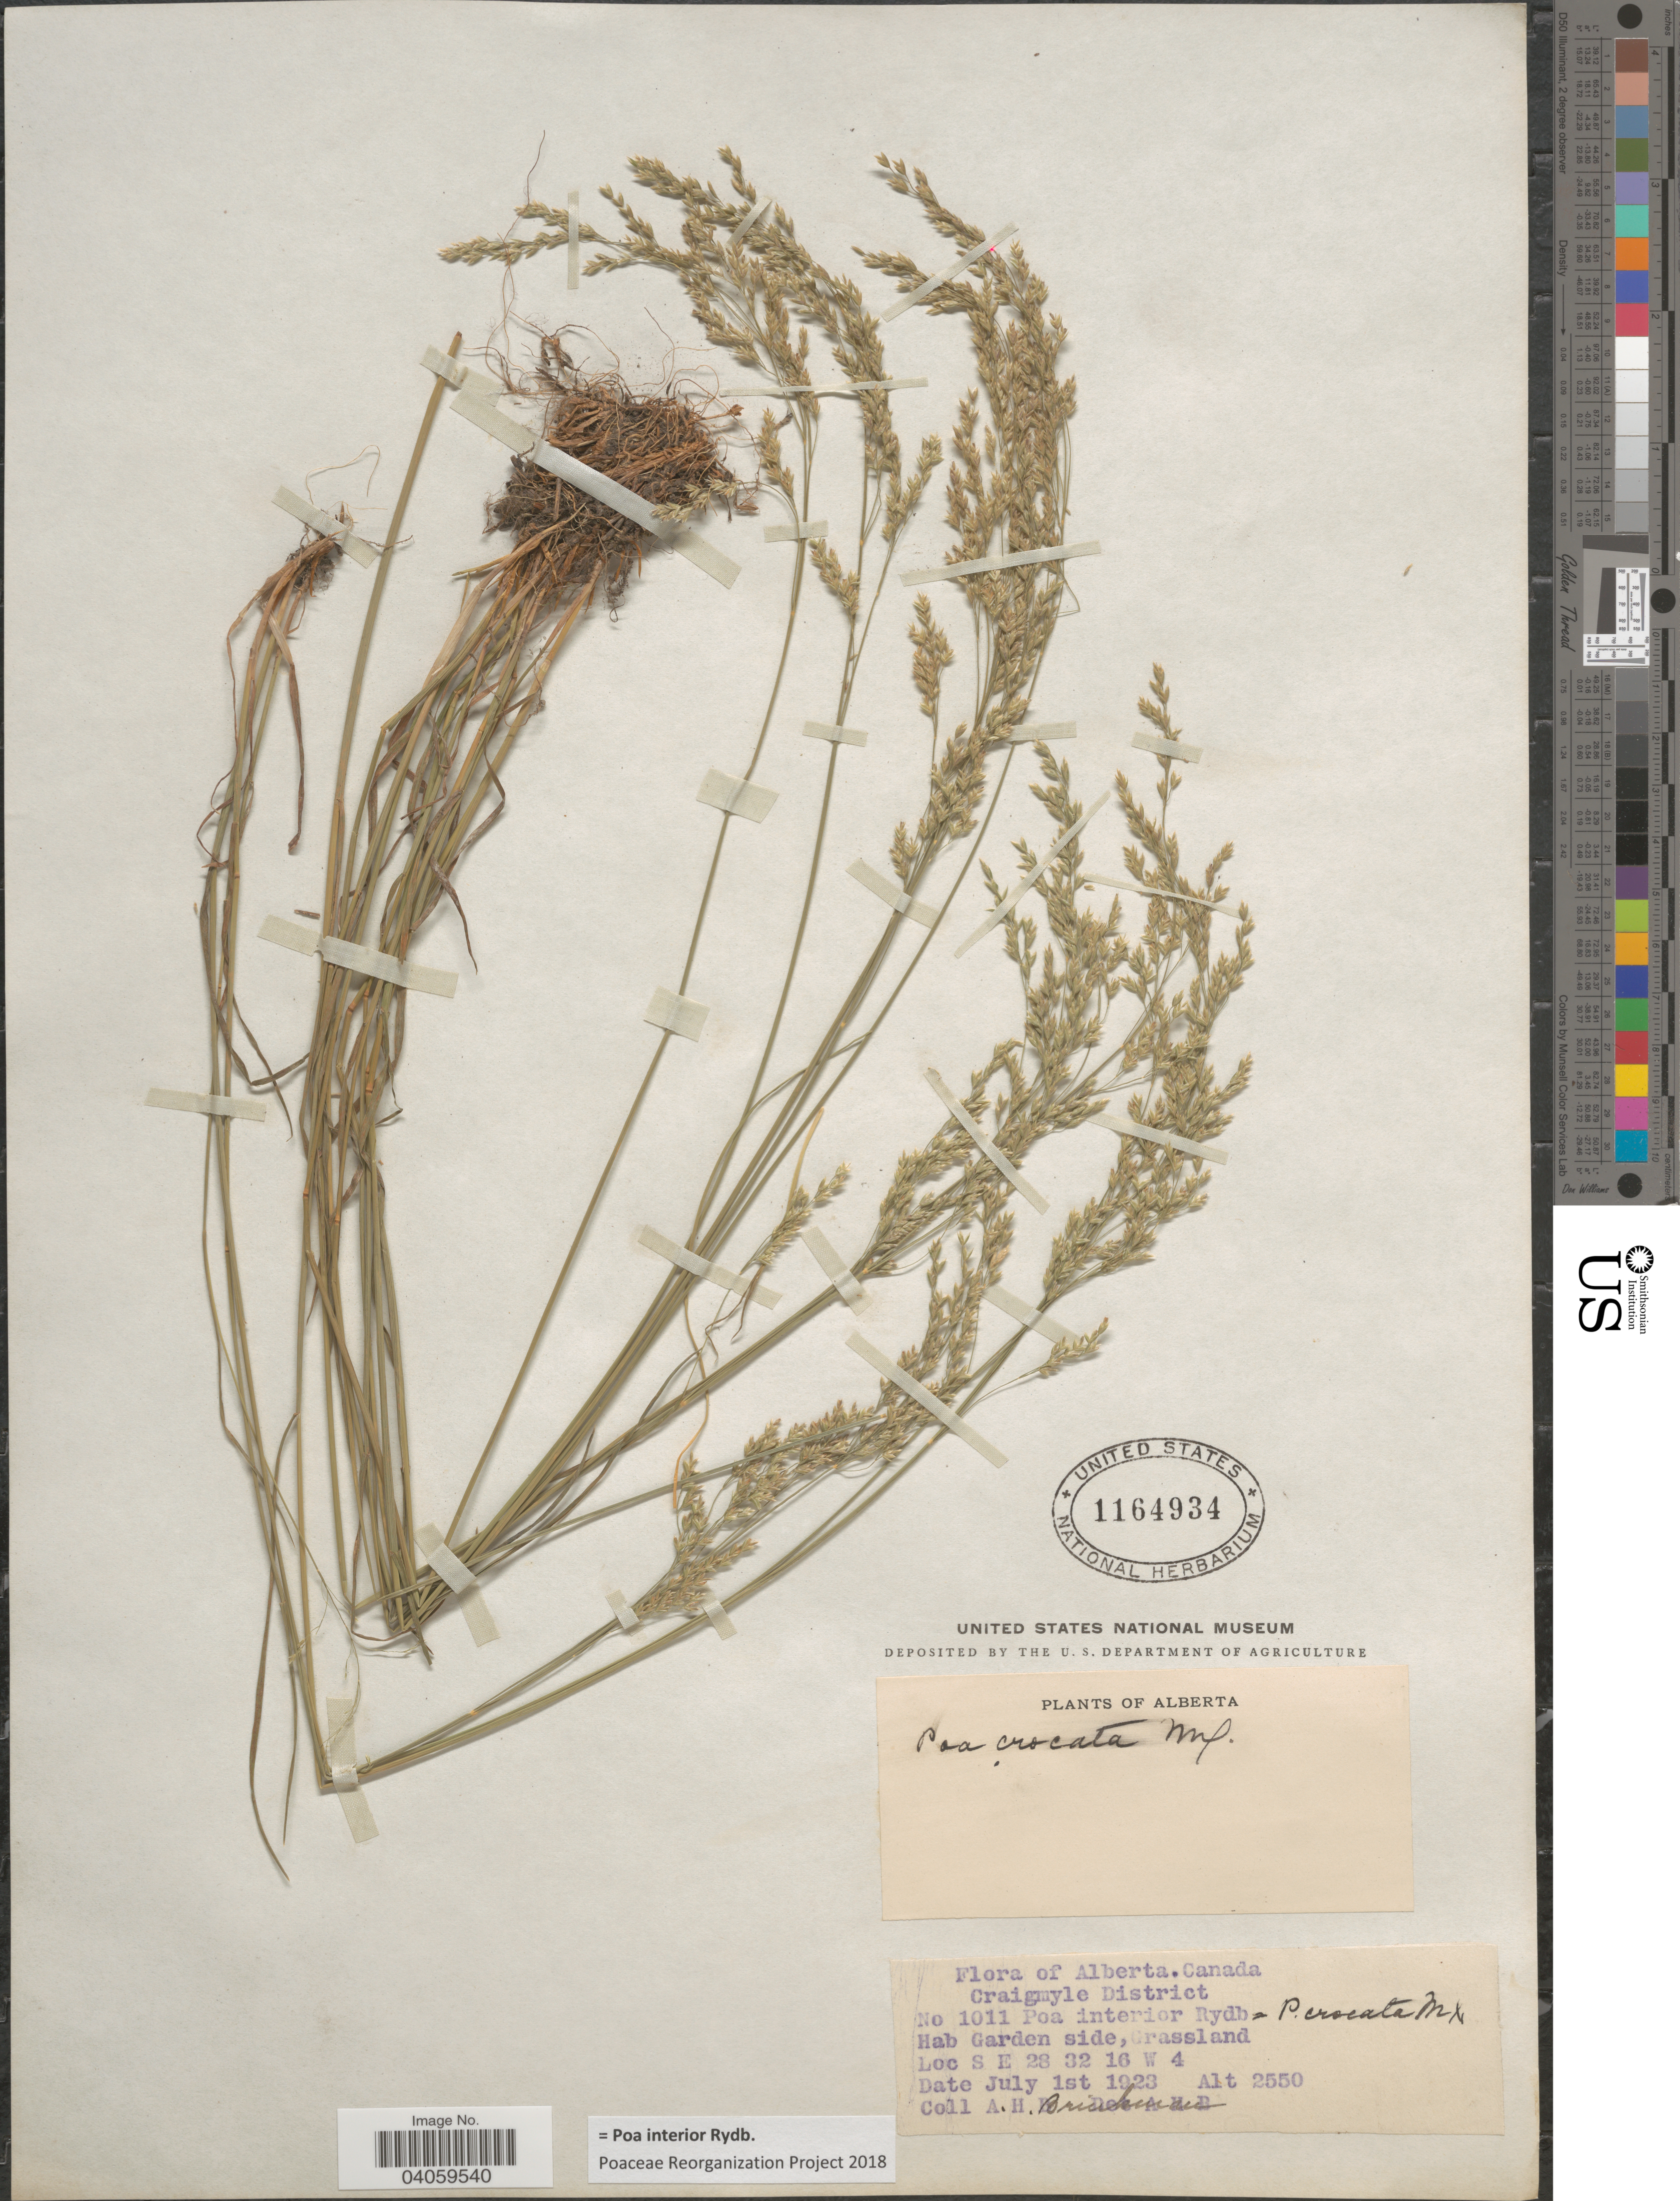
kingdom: Plantae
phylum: Tracheophyta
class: Liliopsida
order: Poales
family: Poaceae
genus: Poa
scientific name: Poa interior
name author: Rydb.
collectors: A. Brinkman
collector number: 1011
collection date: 1923-07-01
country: Canada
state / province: Alberta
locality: Craigmyle District. S E 28 32 16 W 4.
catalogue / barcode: US 1164934